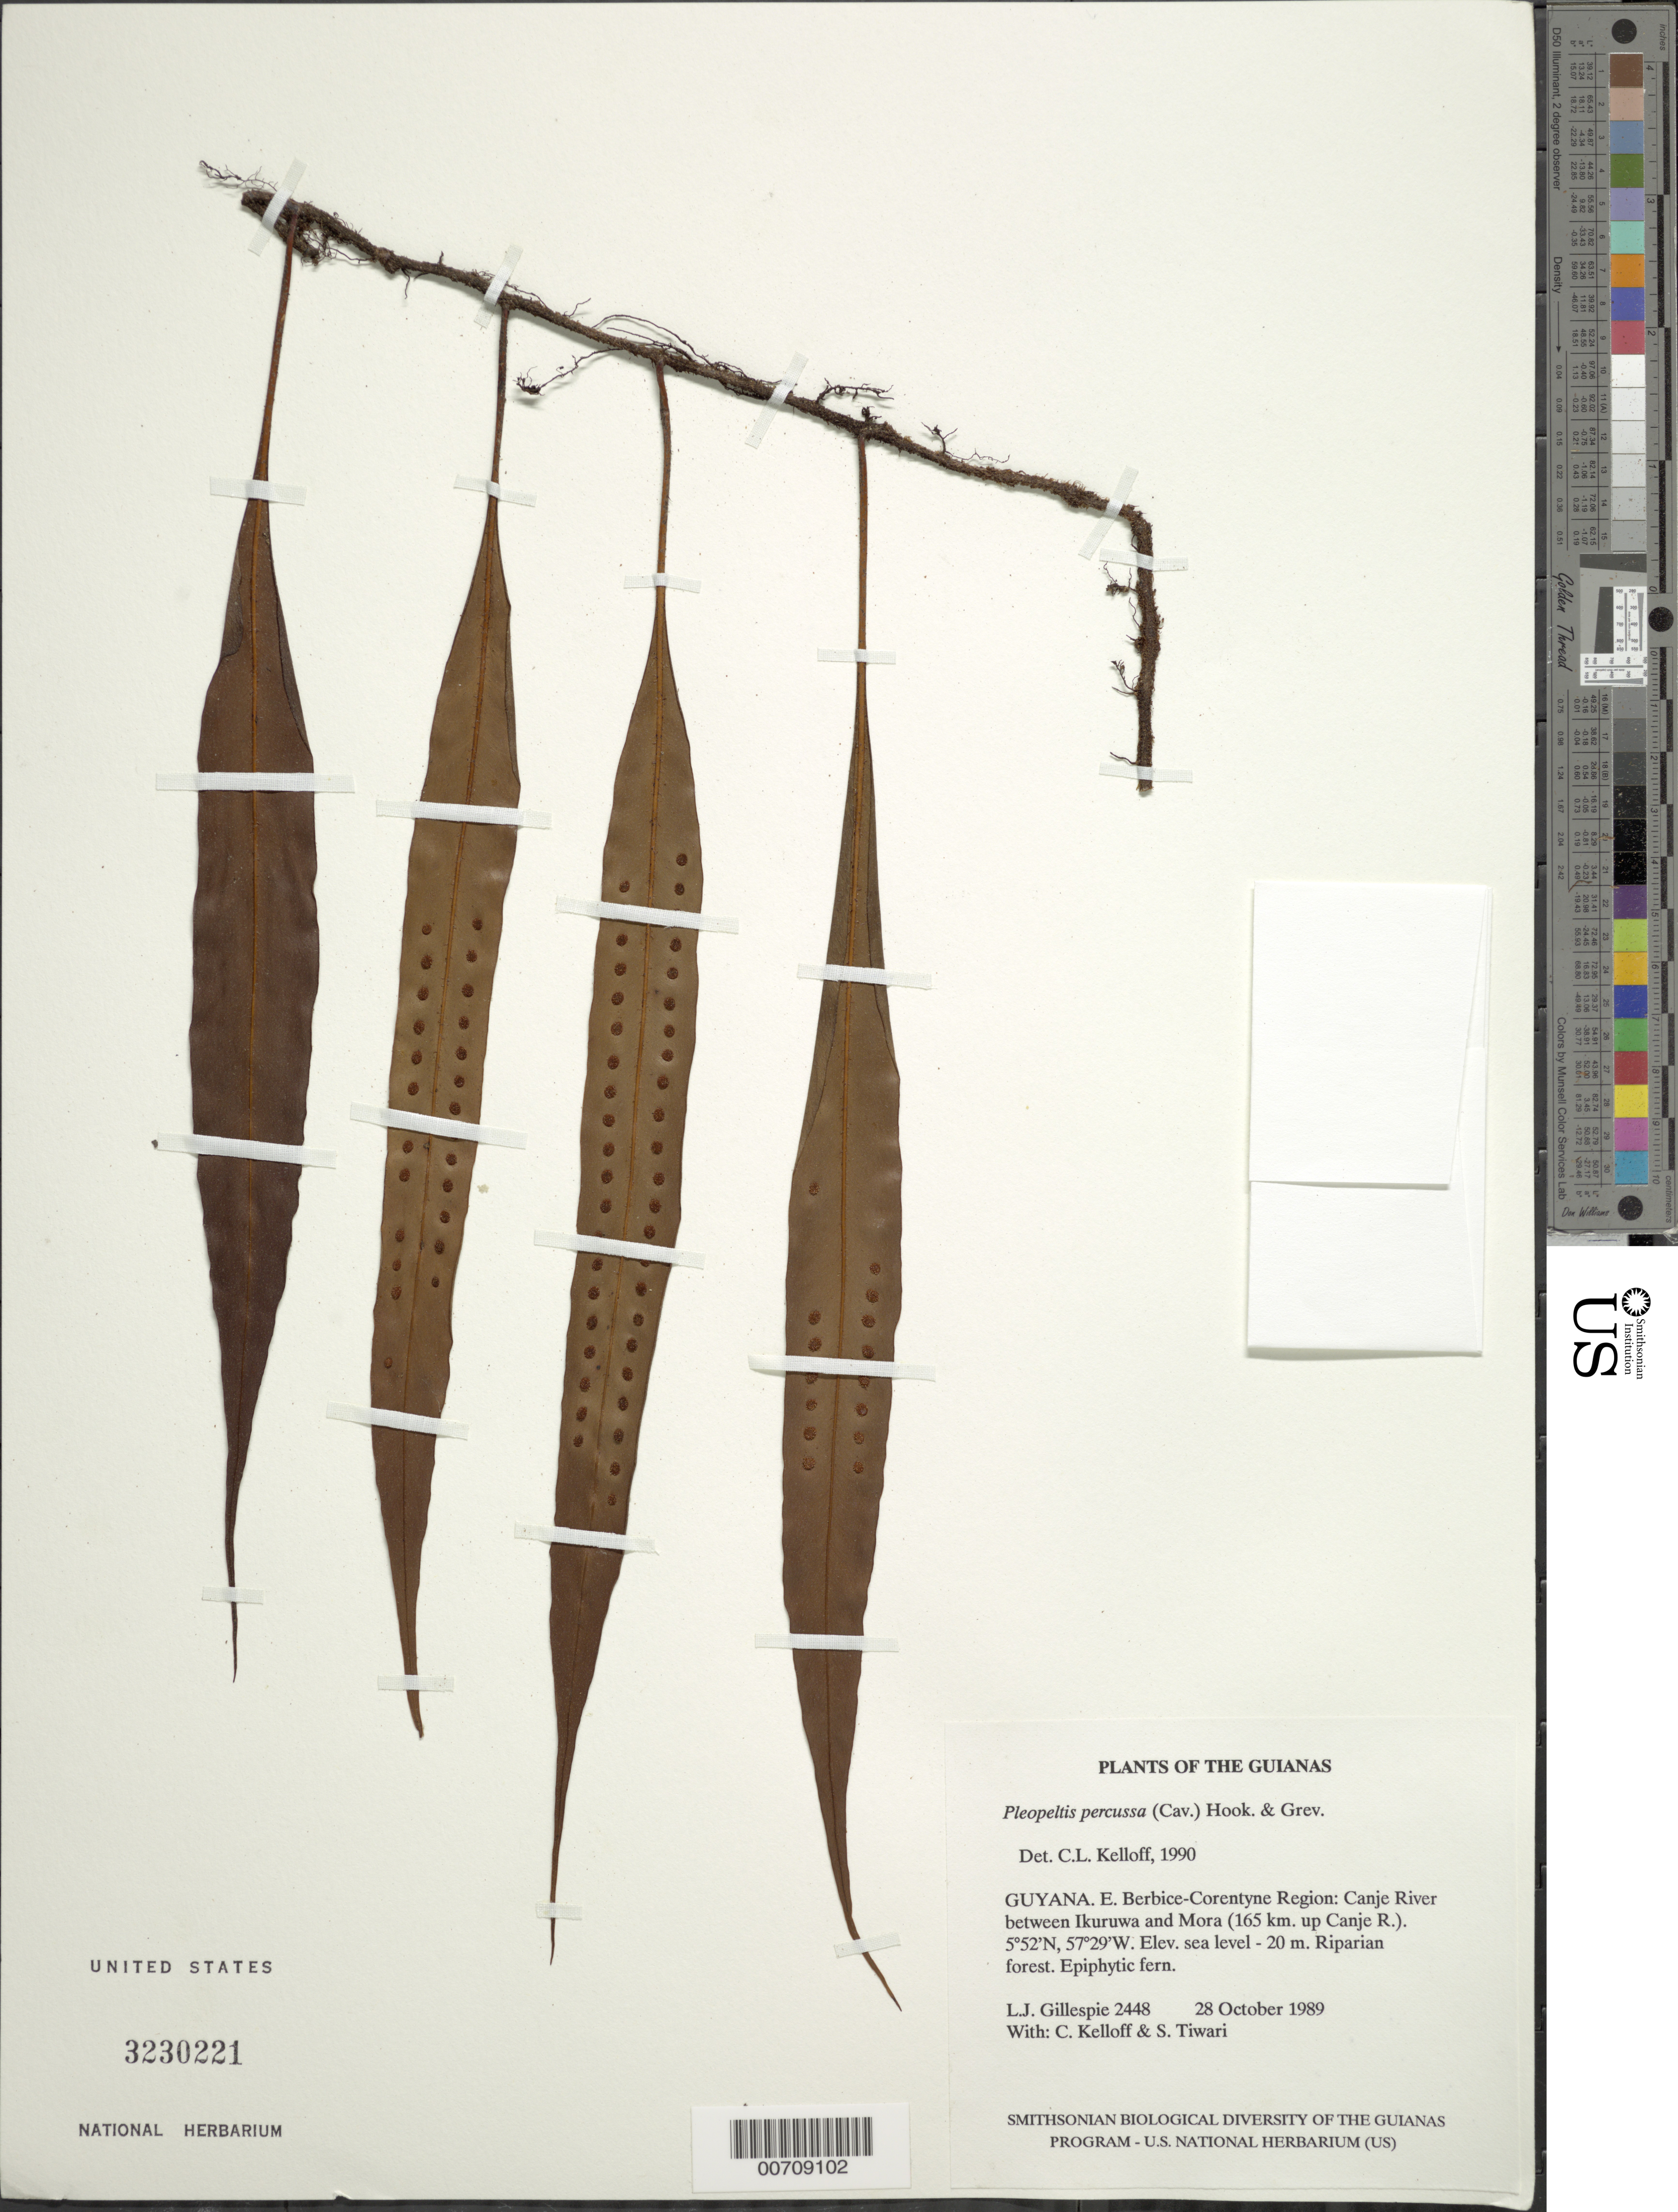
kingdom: Plantae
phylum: Tracheophyta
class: Polypodiopsida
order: Polypodiales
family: Polypodiaceae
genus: Microgramma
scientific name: Microgramma percussa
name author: (Cav.) de la Sota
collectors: L. J. Gillespie, C. L. Kelloff & S. Tiwari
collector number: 2448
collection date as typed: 28 October 1989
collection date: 1989-10-28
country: Guyana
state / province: E. Berbice-Corentyne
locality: Canje River between Ikuruwa and Mora (165 km. up Canje R.)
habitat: Riparian forest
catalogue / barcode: US 3230221